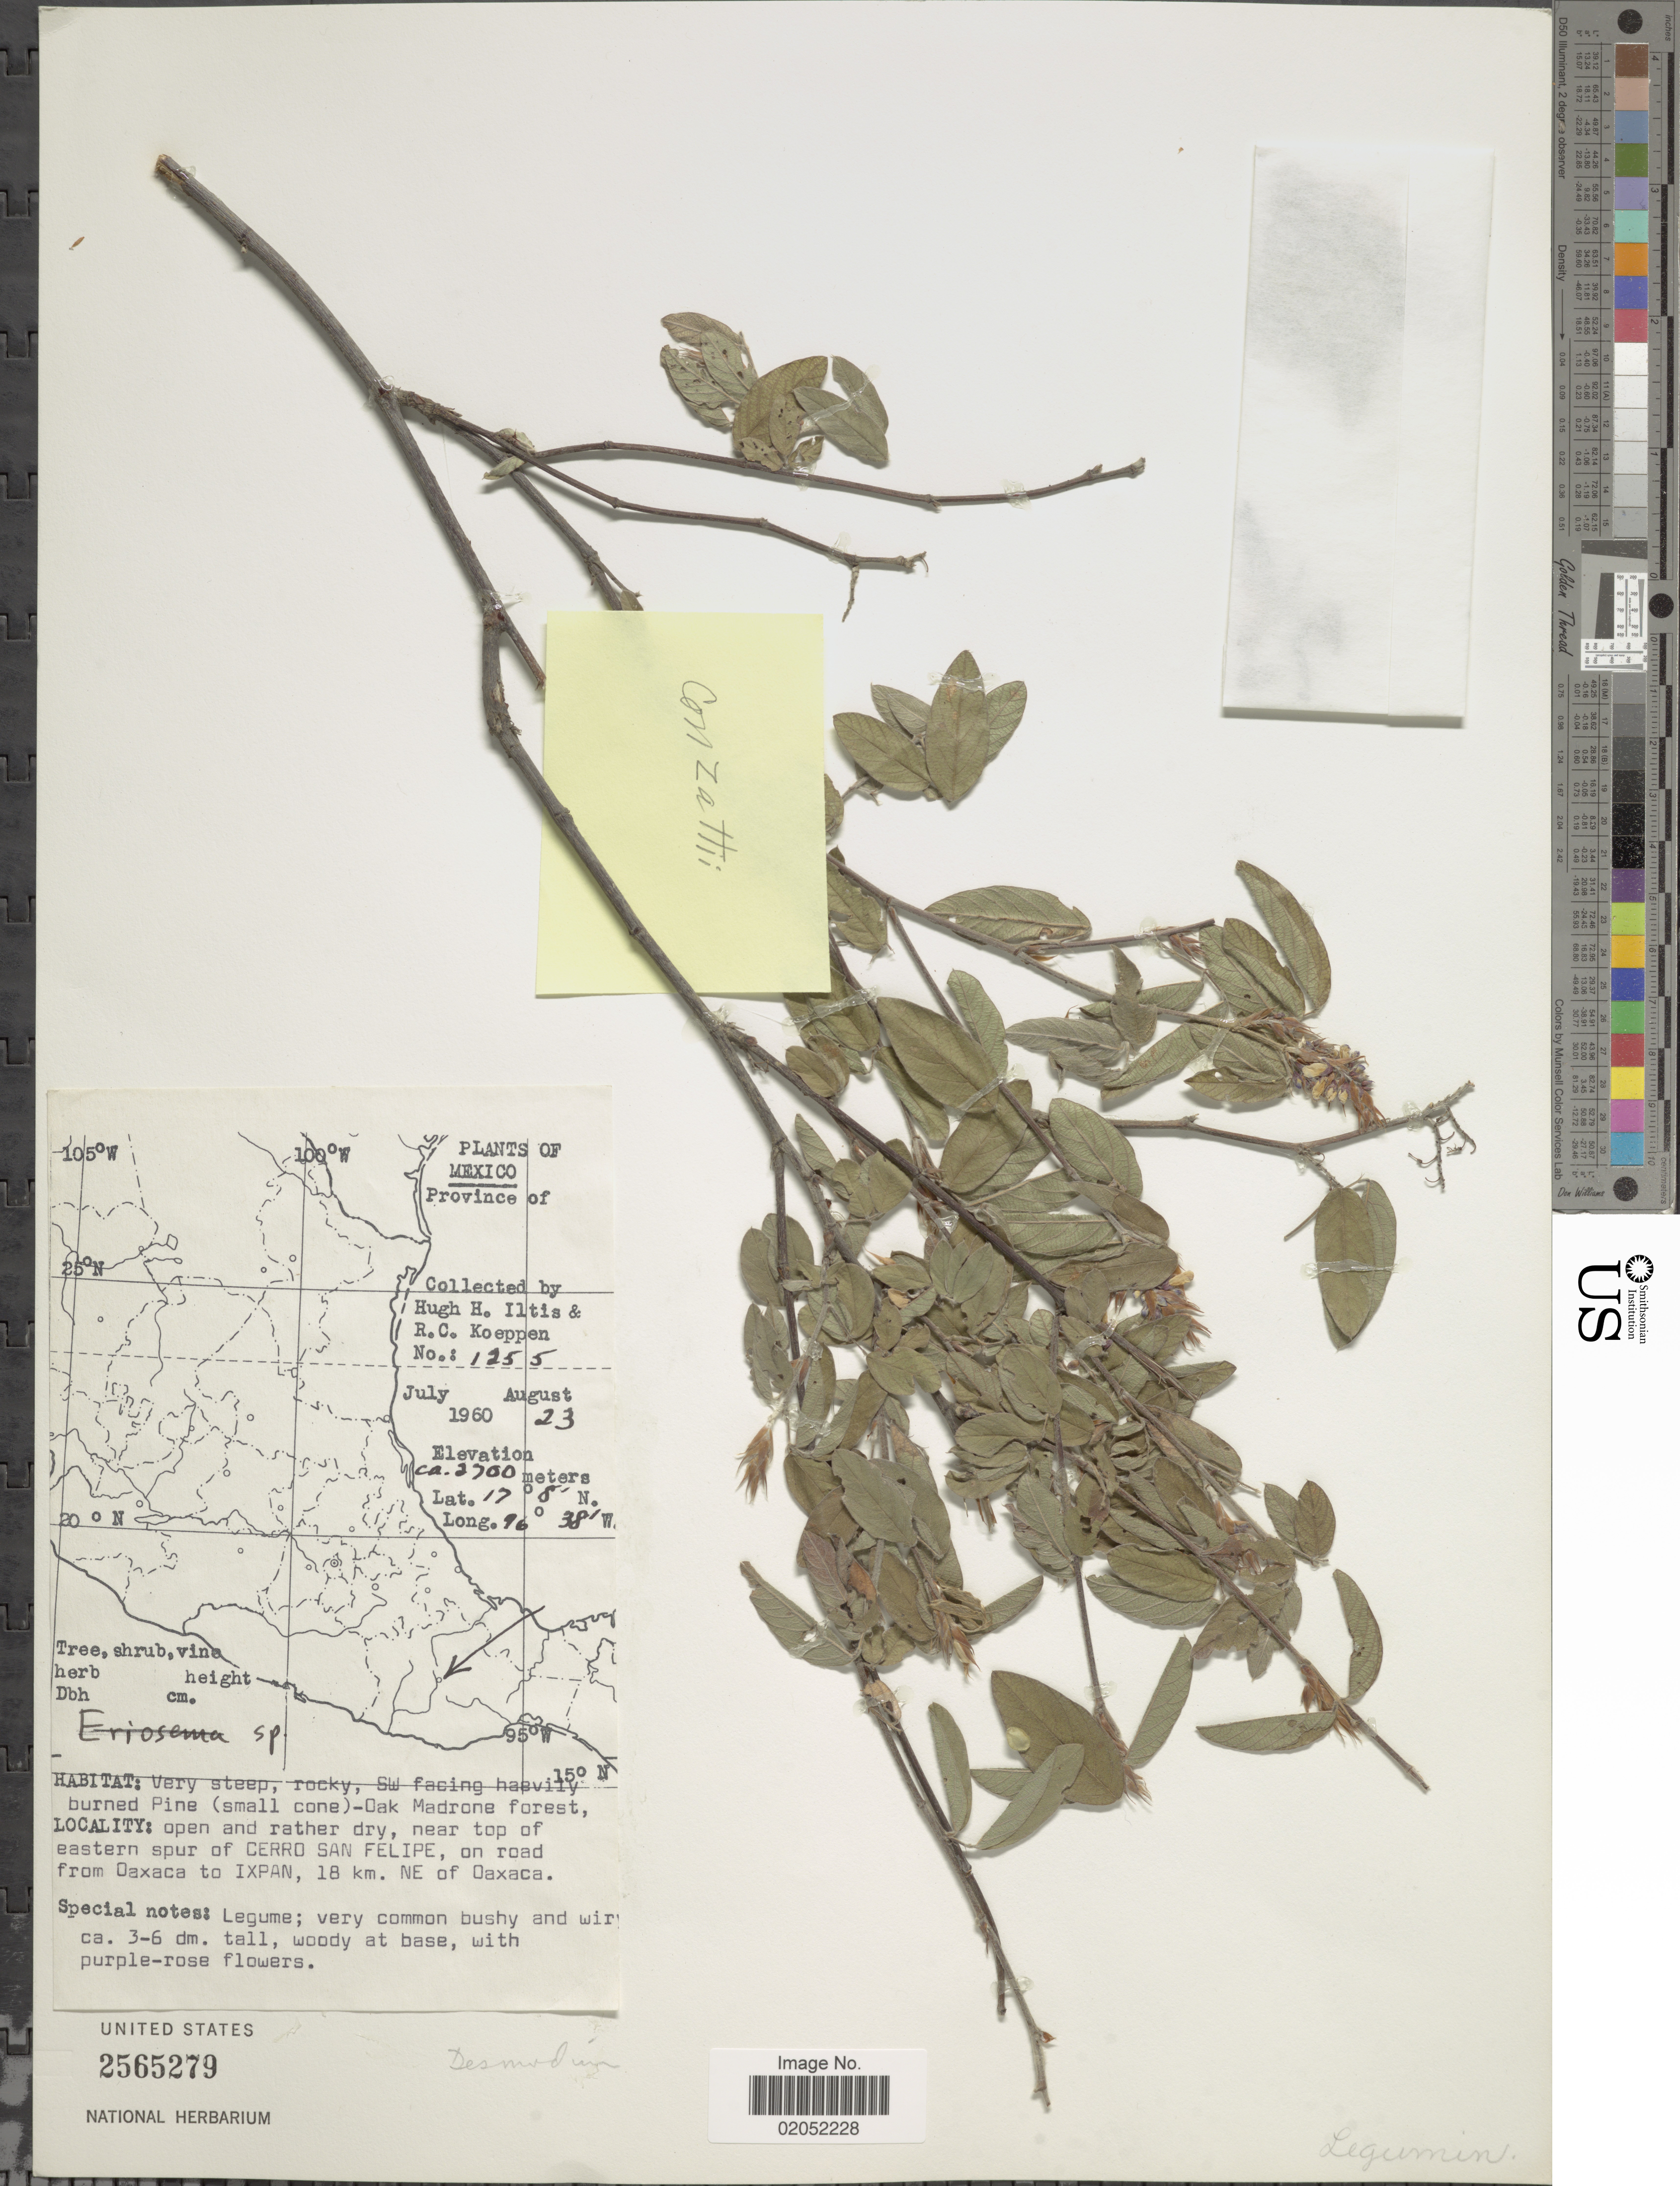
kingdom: Plantae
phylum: Tracheophyta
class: Magnoliopsida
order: Fabales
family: Fabaceae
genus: Desmodium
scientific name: Desmodium conzattii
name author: Greenm.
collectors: Conzatti, --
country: Mexico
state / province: Oaxaca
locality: Open and rather dry, near topof eastern spur of Cerro San Felipe, on road from Oaxaca ti Ixpan, 18 km NE. of Oaxaca.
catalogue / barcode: US 2565279